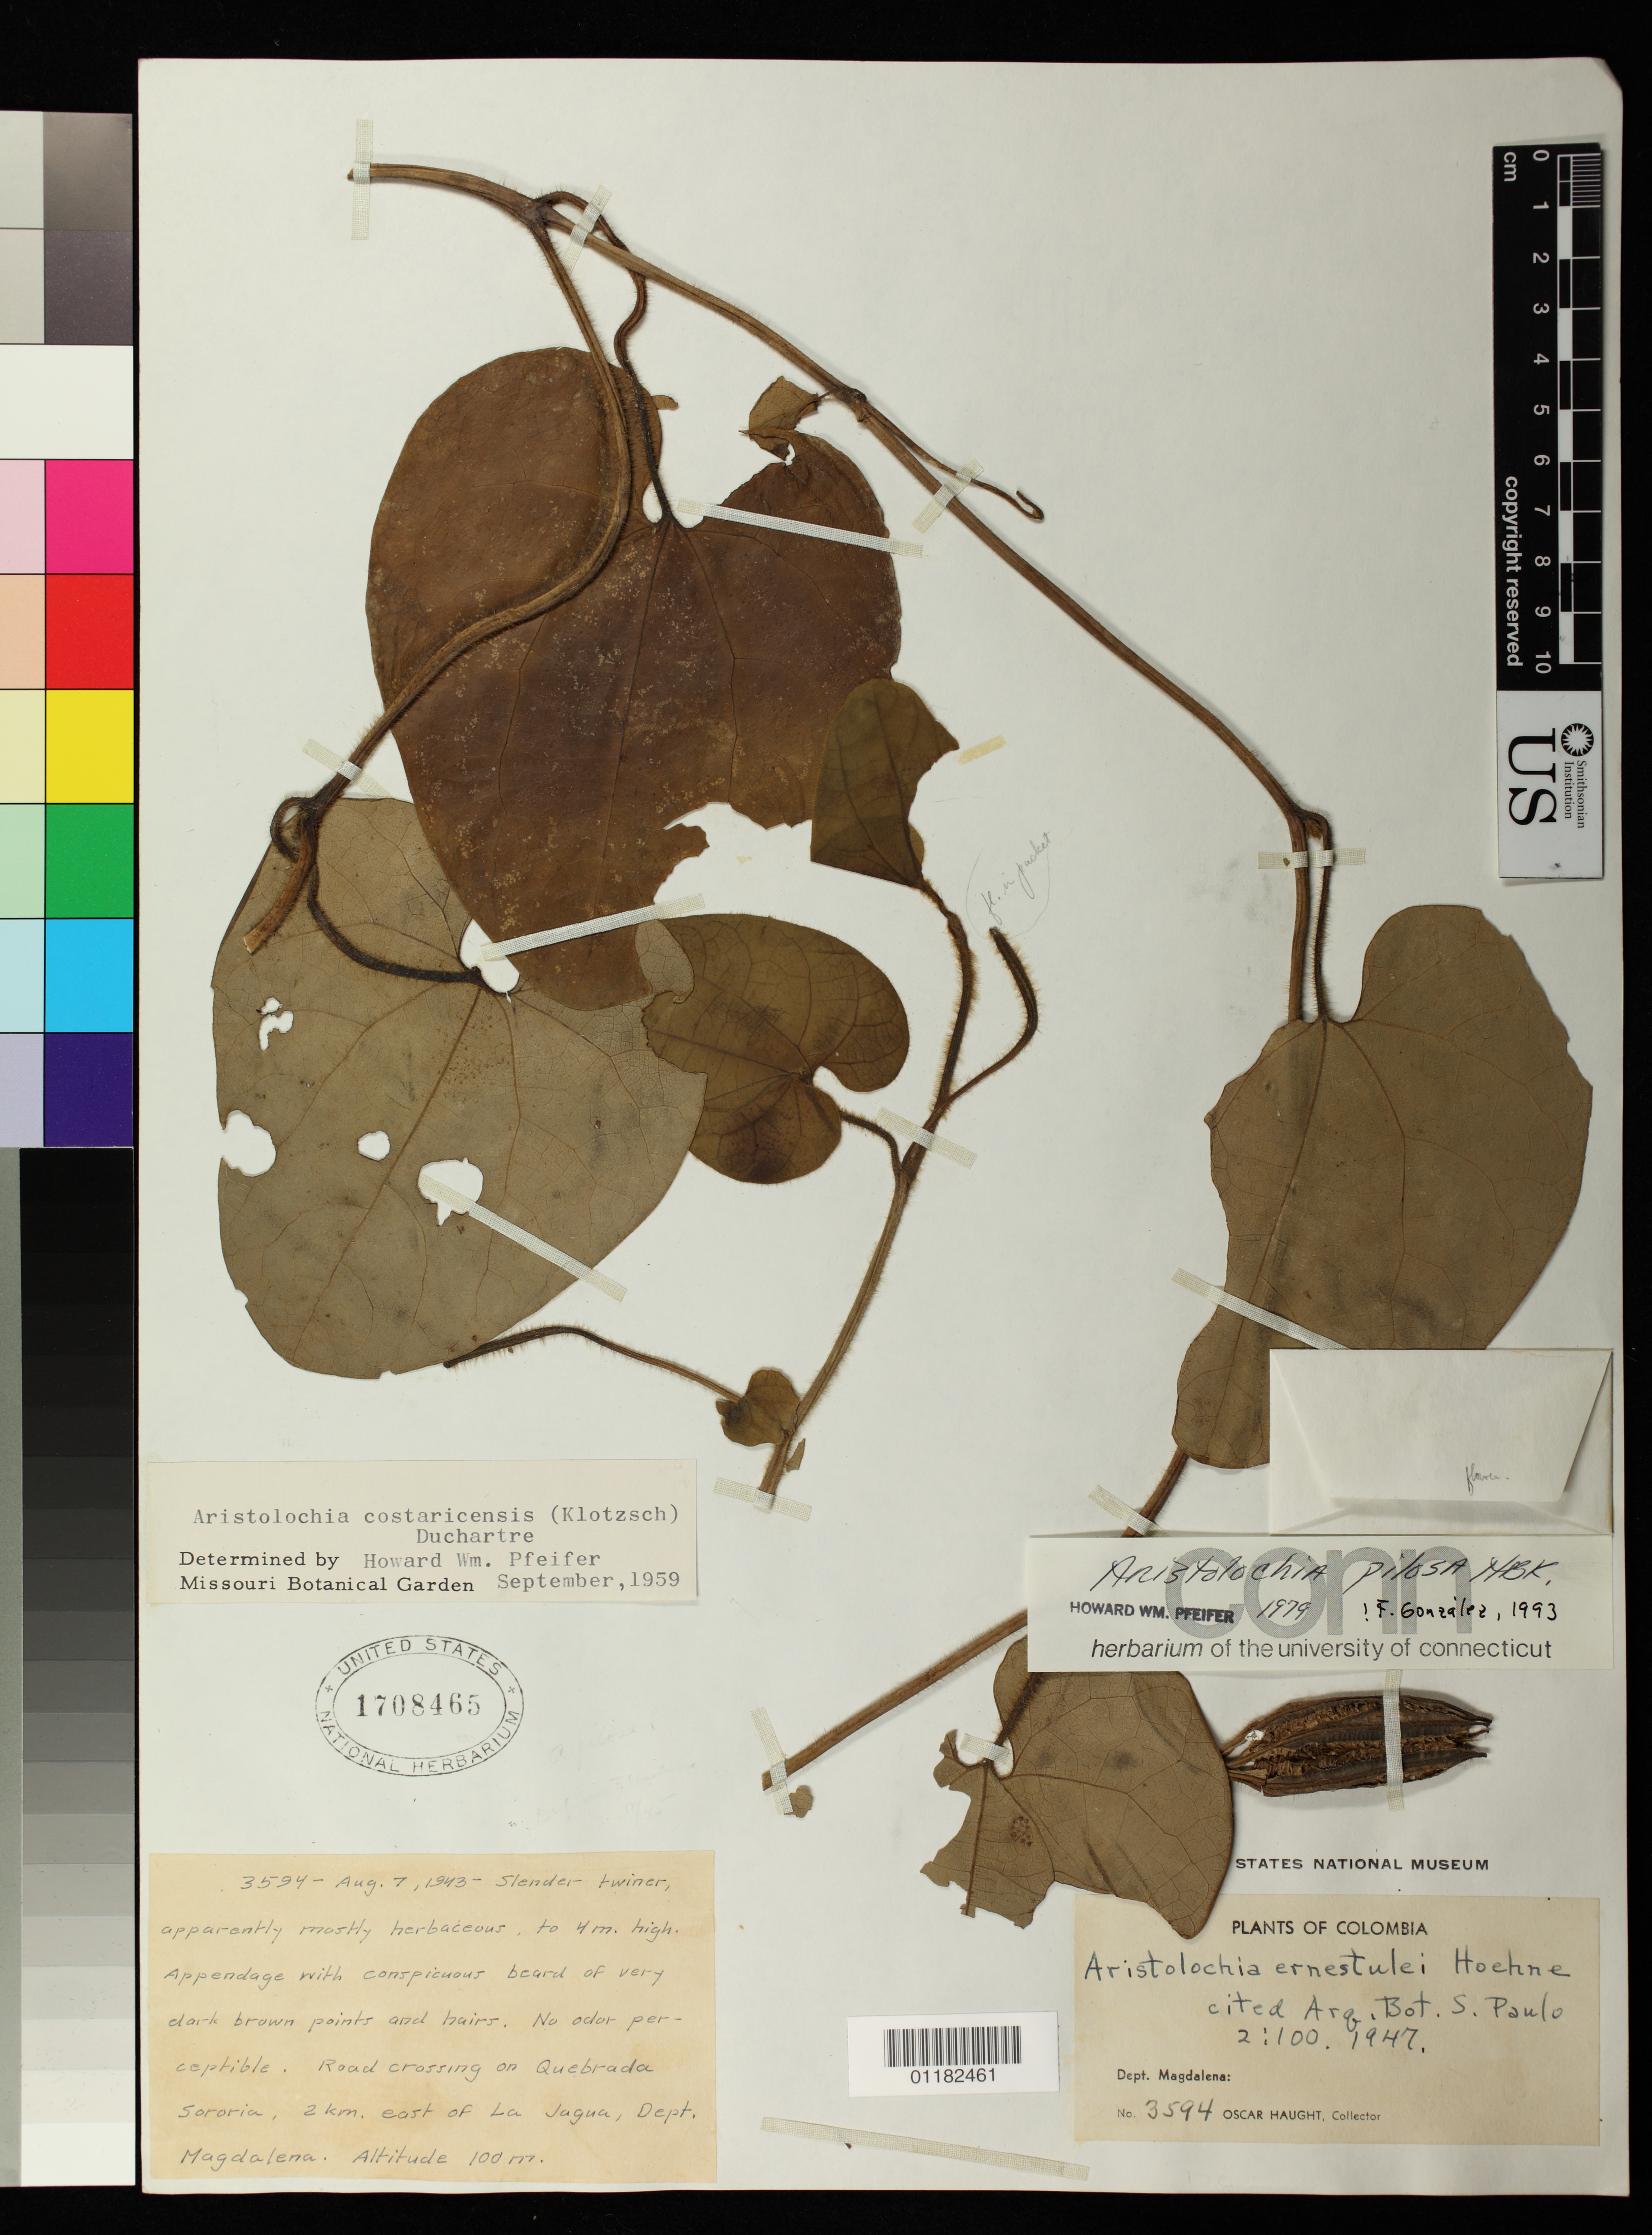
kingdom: Plantae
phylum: Tracheophyta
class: Magnoliopsida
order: Piperales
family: Aristolochiaceae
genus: Aristolochia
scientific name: Aristolochia pilosa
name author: Kunth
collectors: O. L. Haught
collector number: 3594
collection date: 1943-08-07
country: Colombia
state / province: Cesar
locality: Road crossing on Quebrada Sororia, 2 km east of La Jugua,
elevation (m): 100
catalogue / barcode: US 1708465